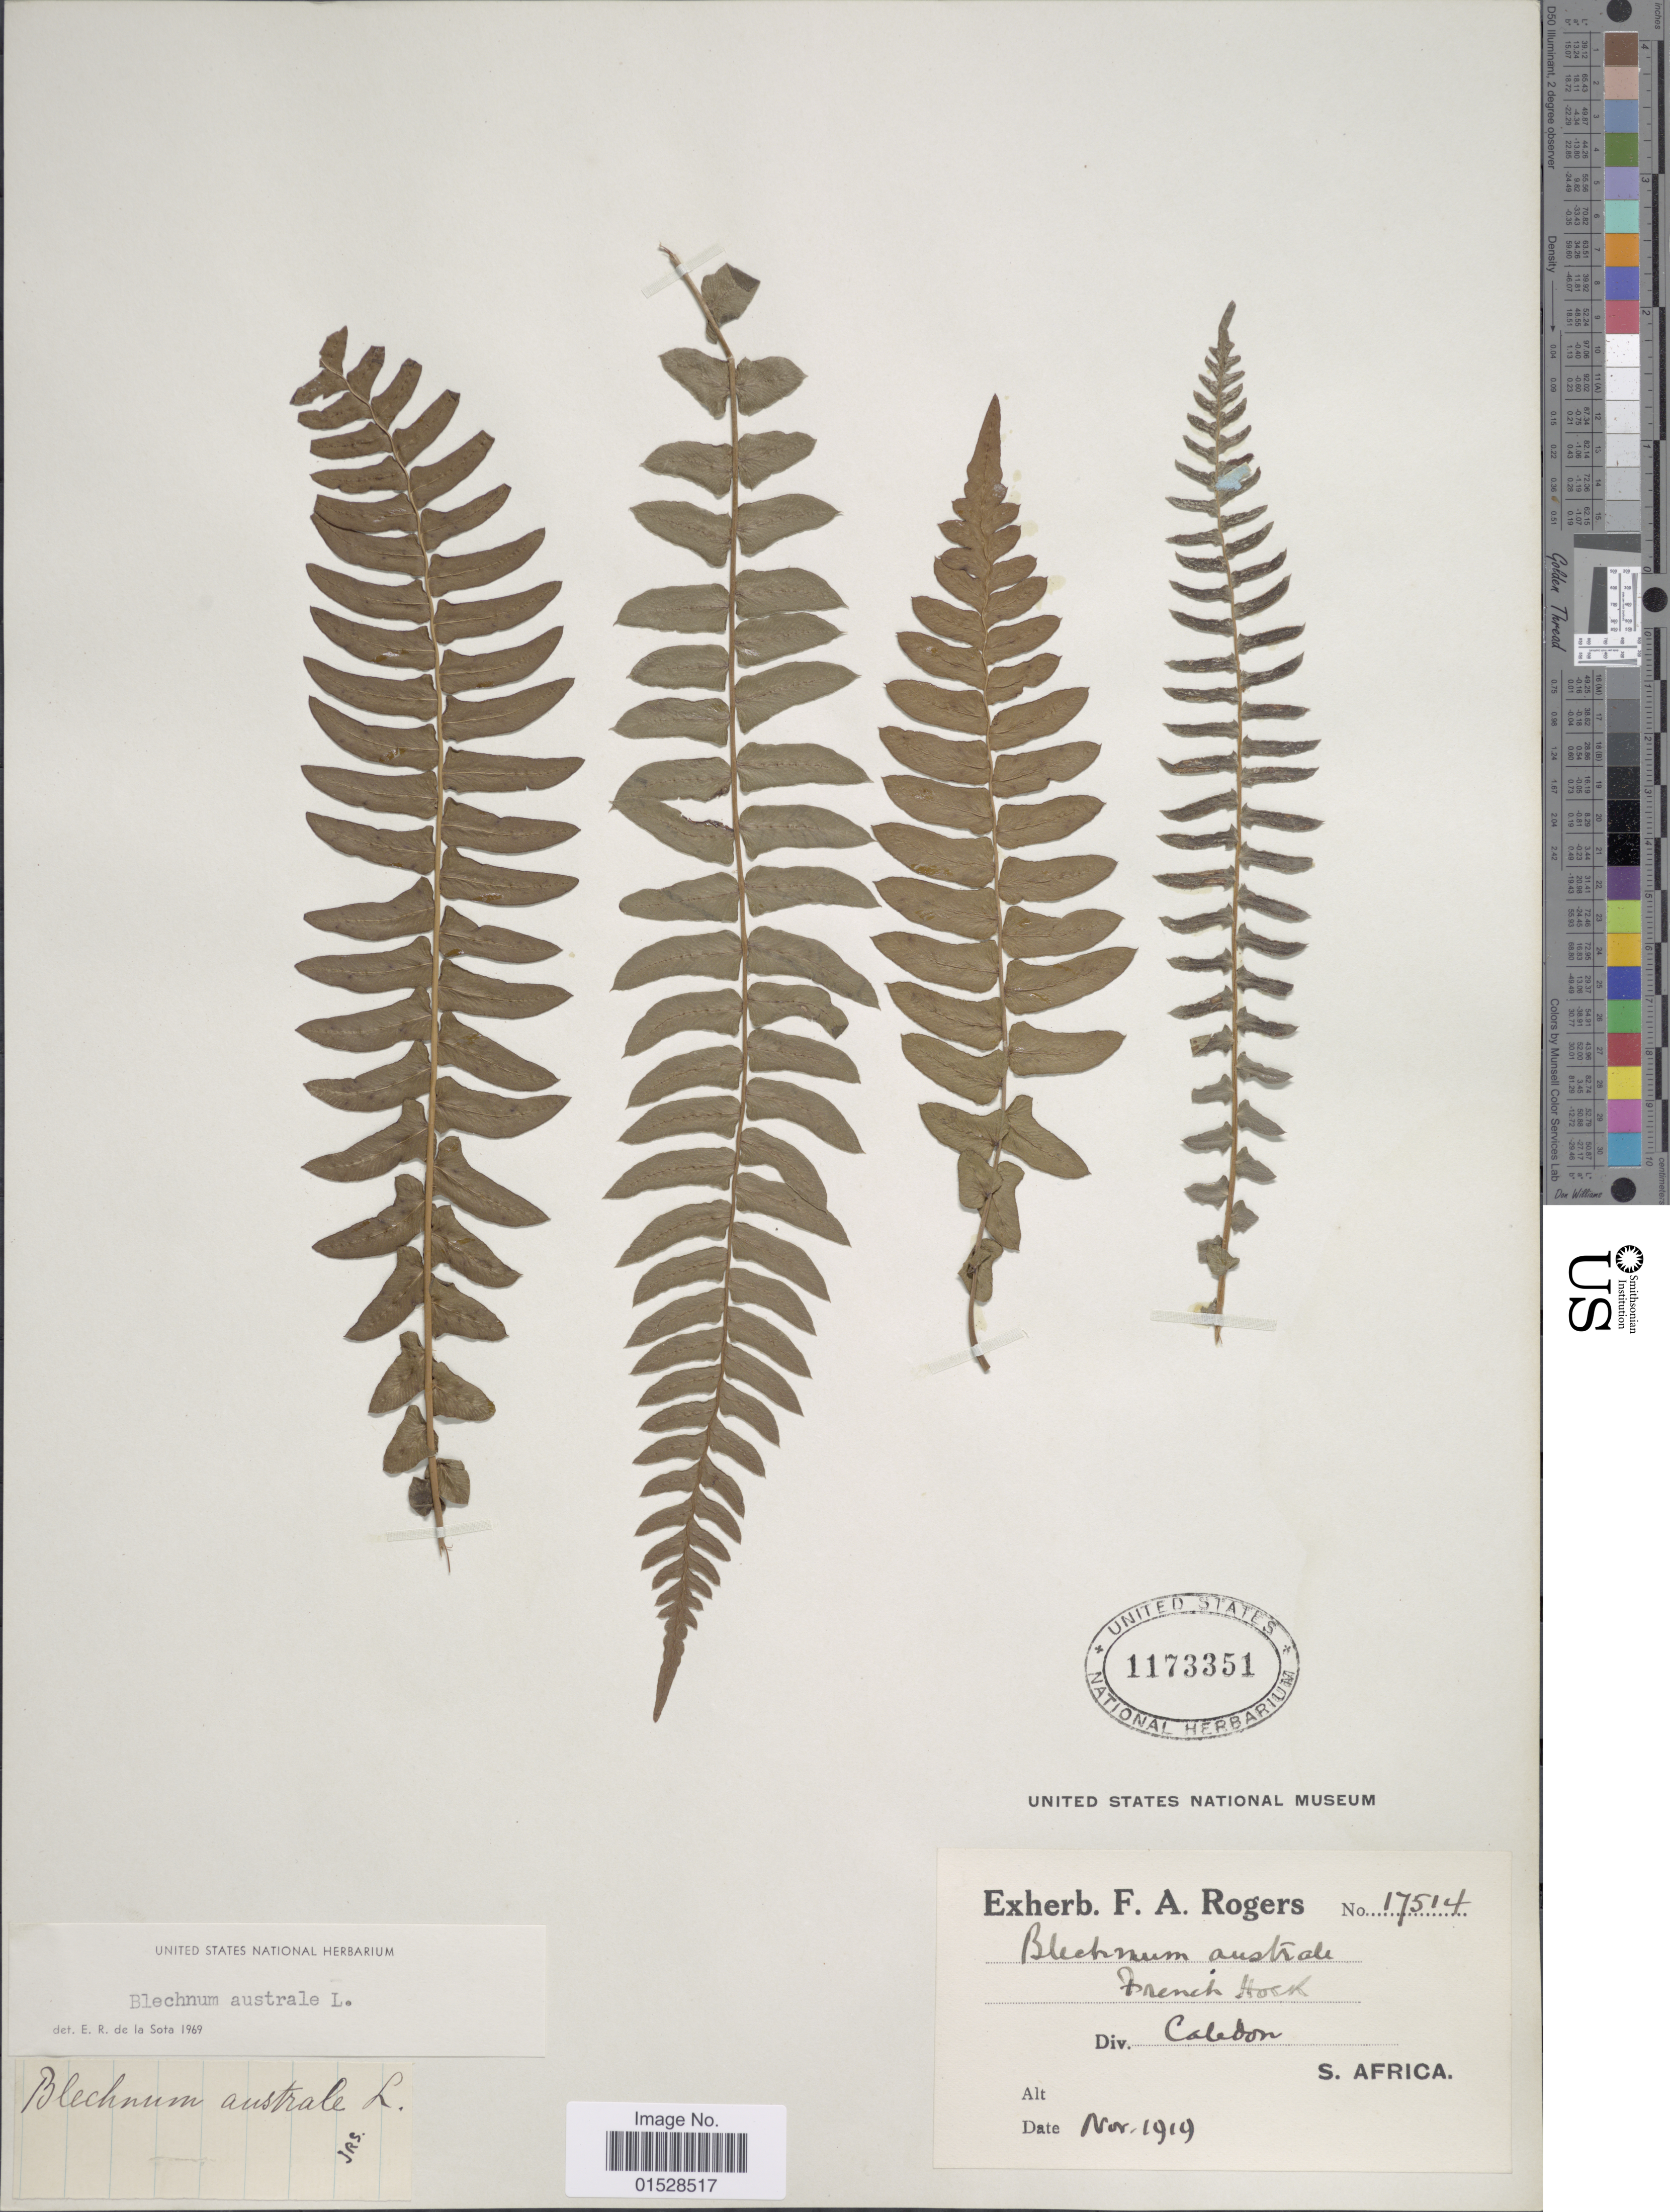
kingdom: Plantae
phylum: Tracheophyta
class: Polypodiopsida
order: Polypodiales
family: Blechnaceae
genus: Blechnum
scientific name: Blechnum australe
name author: L.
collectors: ex herb. F. A. Rogers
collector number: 17514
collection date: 1919-11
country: South Africa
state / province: Western Cape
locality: French Hoek [Franschhoek], Div. Caledon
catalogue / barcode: US 1173351